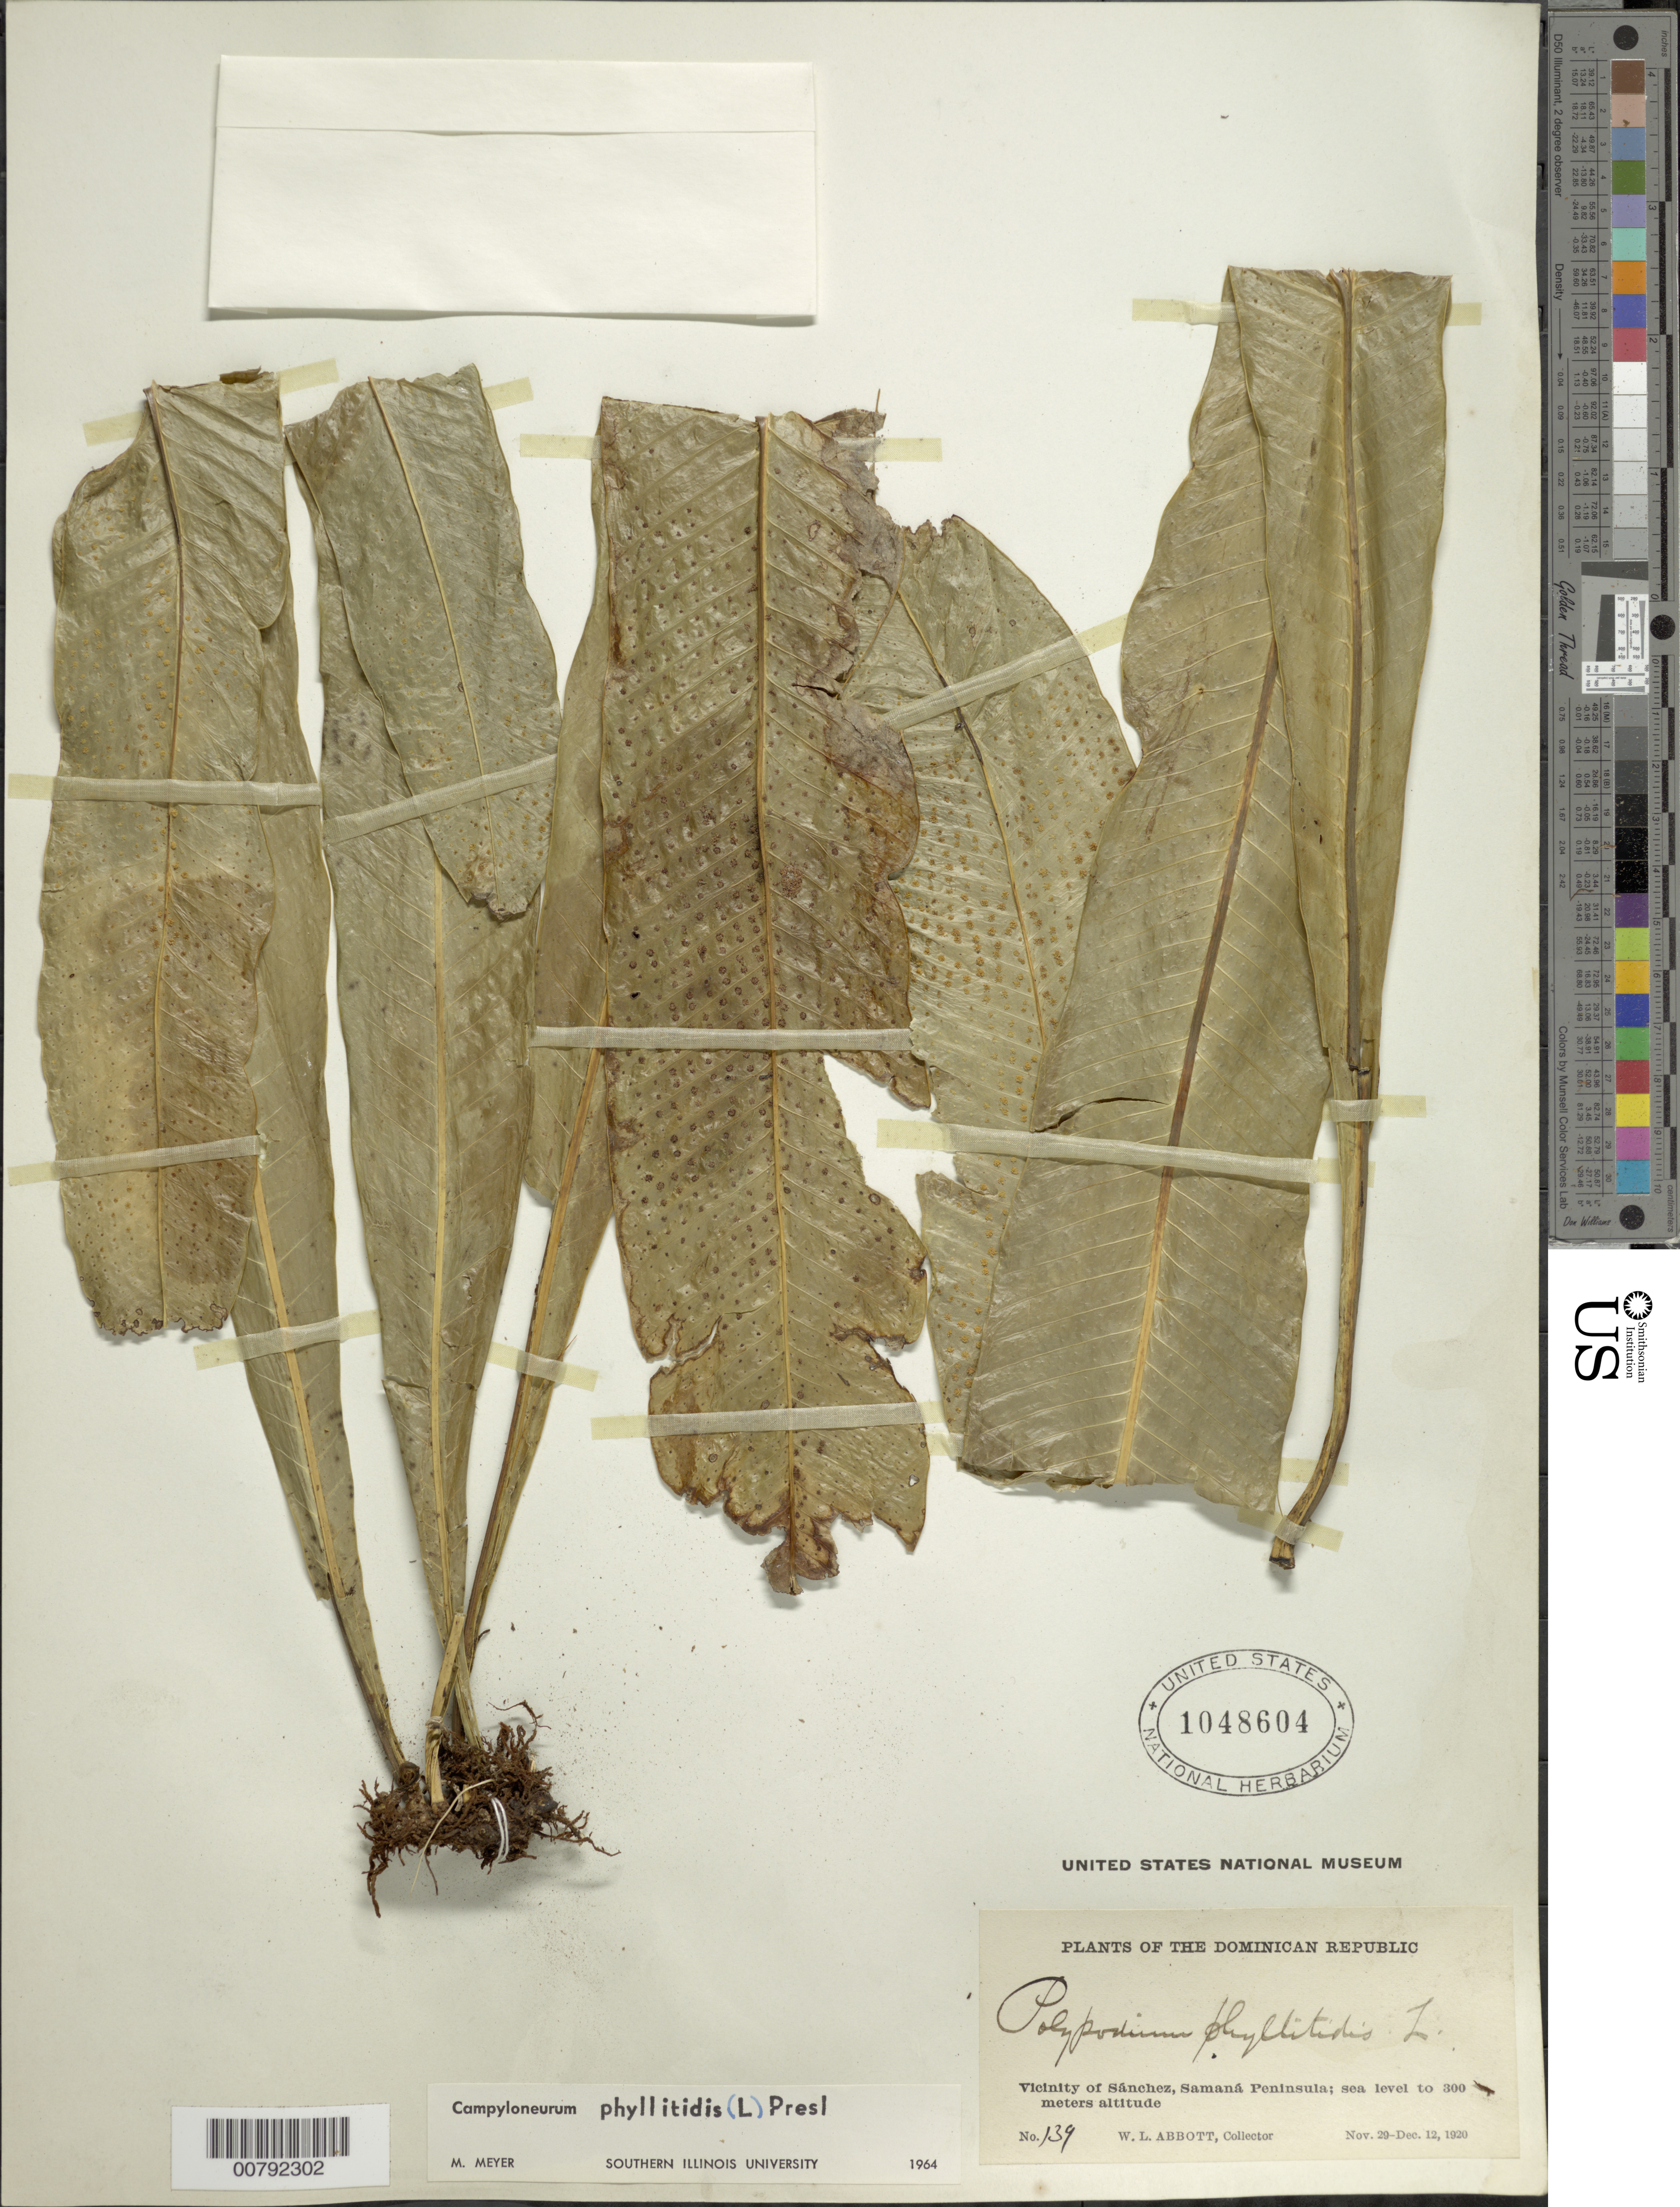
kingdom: Plantae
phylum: Tracheophyta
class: Polypodiopsida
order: Polypodiales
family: Polypodiaceae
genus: Campyloneurum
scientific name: Campyloneurum phyllitidis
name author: (L.) C. Presl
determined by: Meyer, M.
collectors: W. L. Abbott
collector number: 139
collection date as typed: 29 Dec 1920 12 Dec 1920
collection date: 1920-12-12/1920-12-29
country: Dominican Republic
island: Hispaniola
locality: Sánchez vicinity, Samaná Peninsula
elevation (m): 0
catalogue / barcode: US 1048604